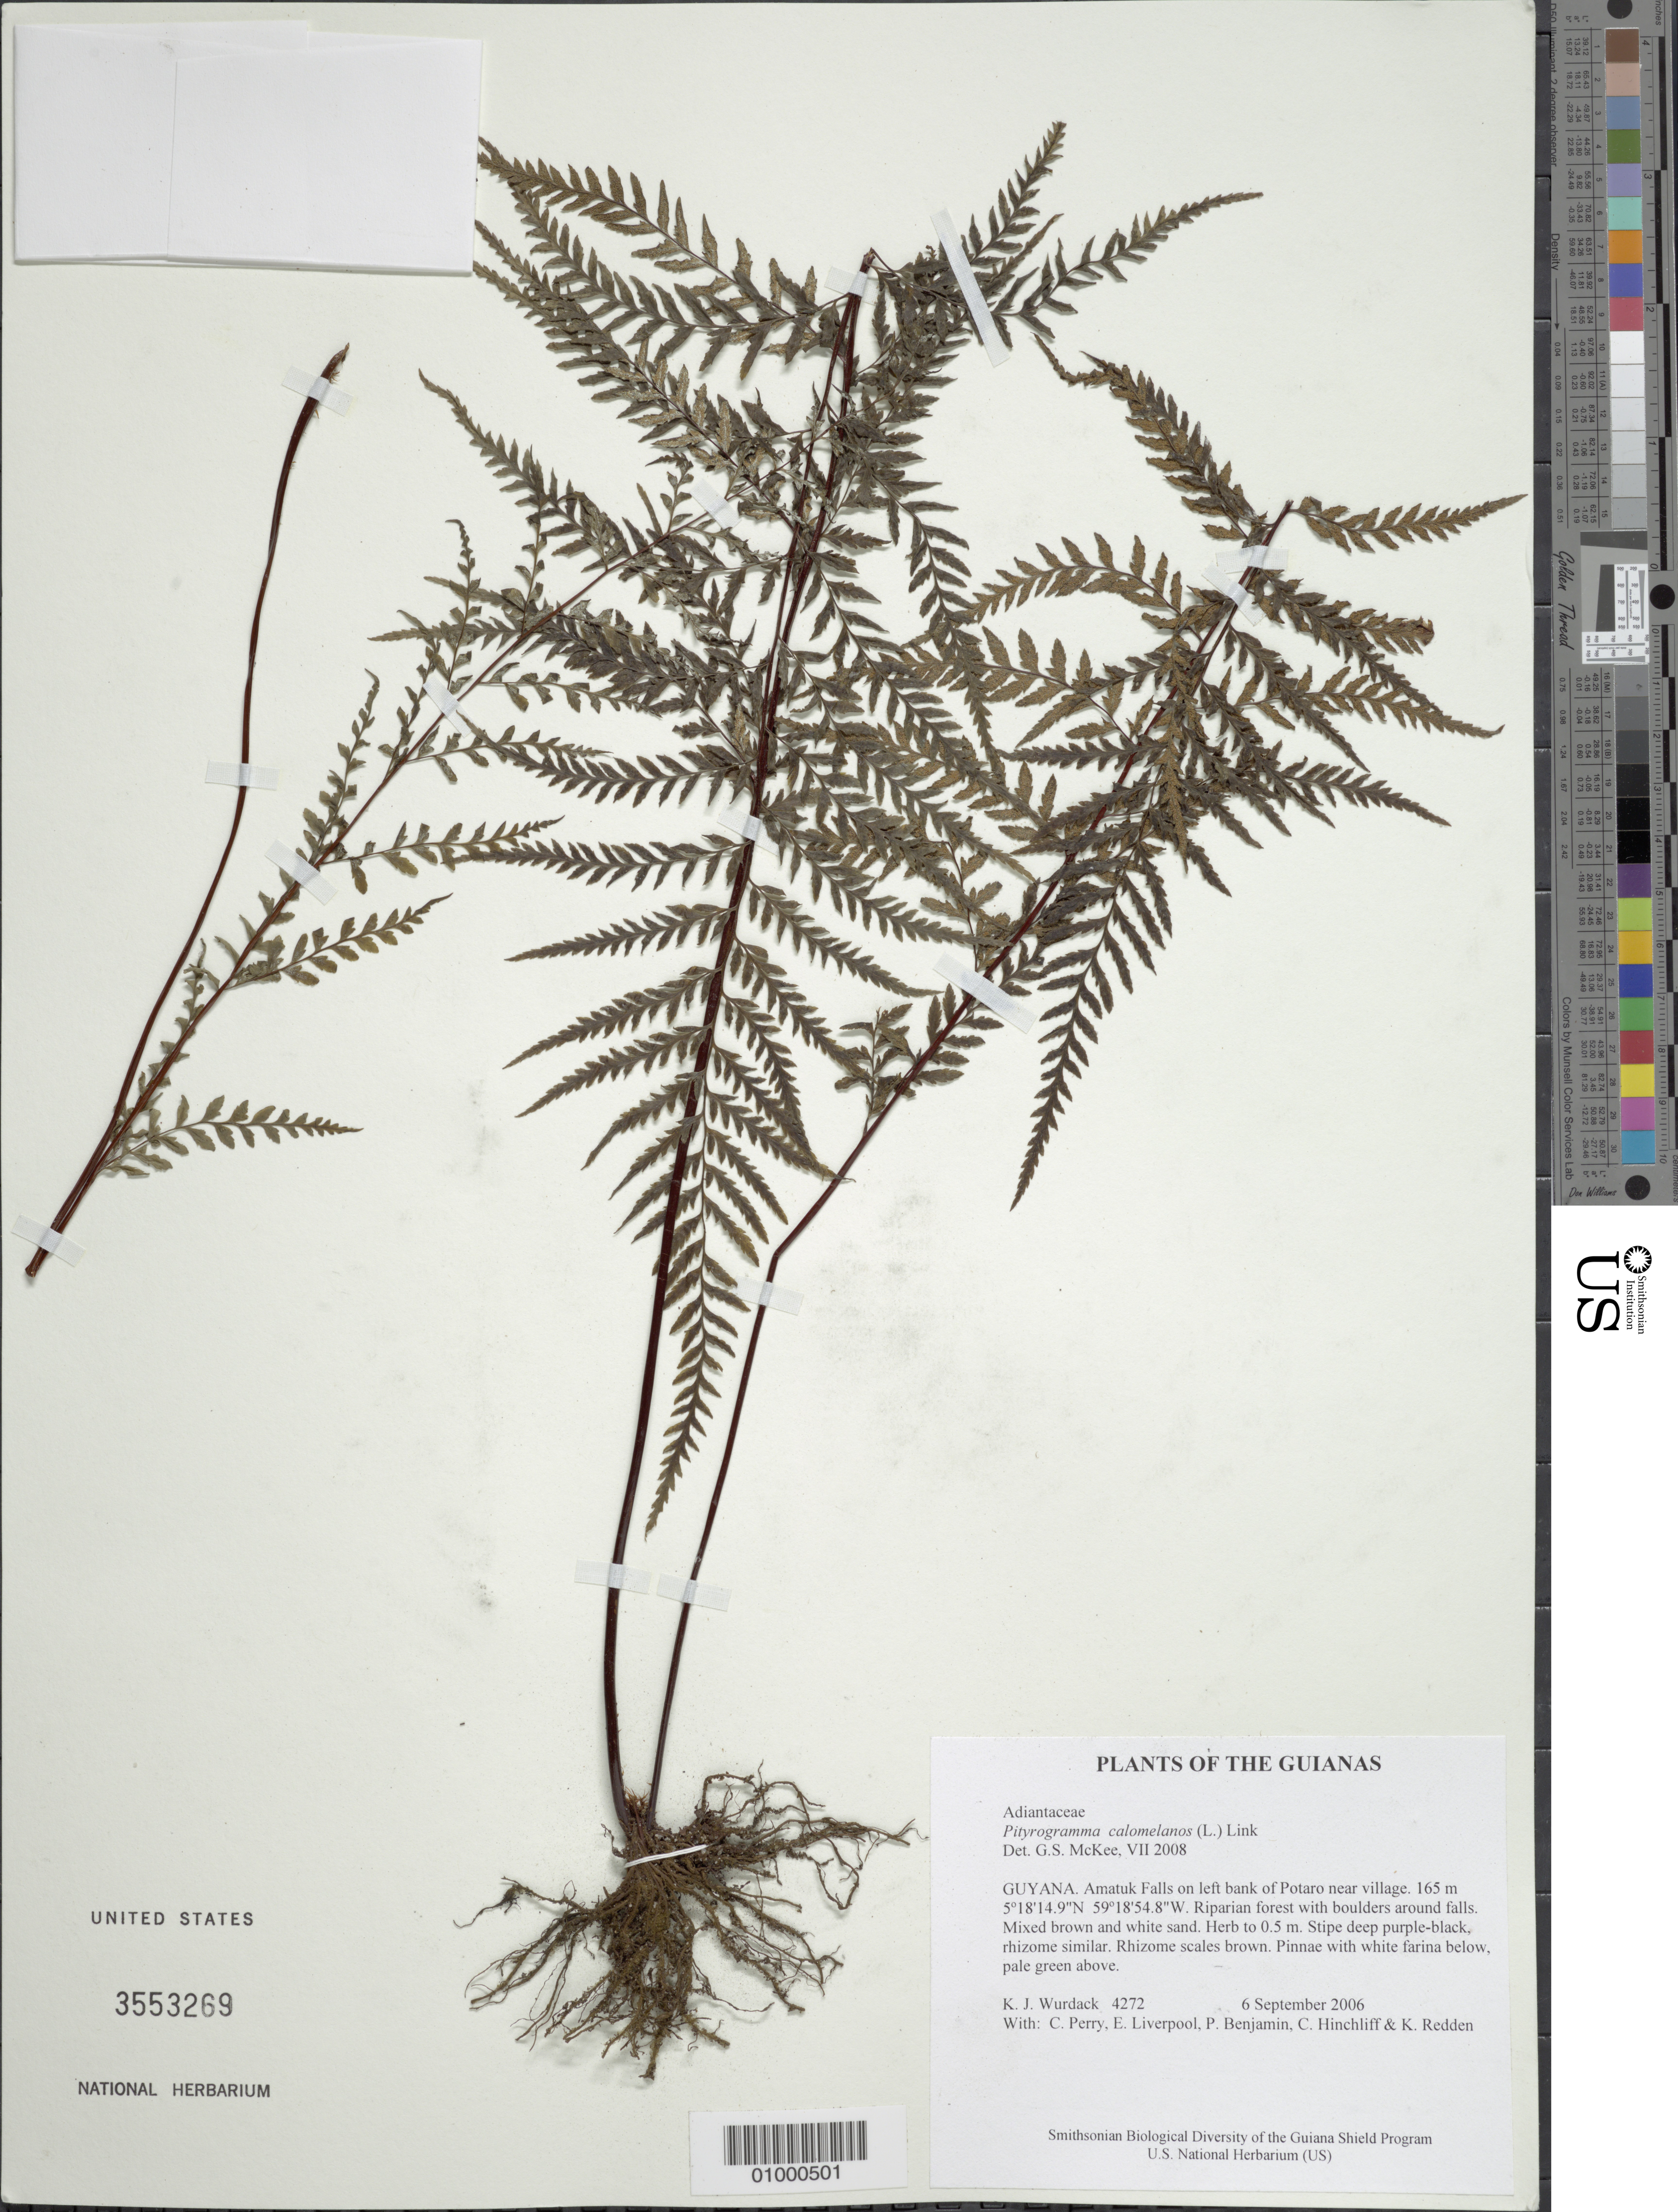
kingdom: Plantae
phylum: Tracheophyta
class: Polypodiopsida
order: Polypodiales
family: Pteridaceae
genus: Pityrogramma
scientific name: Pityrogramma calomelanos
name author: (L.) Link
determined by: McKee, G. S., (US), NMNH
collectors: K. Wurdack, C. Perry, E. Liverpool, P. Benjamin, C. E. Hinchliff & K. M. Redden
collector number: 4272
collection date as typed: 6 September 2006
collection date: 2006-09-06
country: Guyana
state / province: Potaro-Siparuni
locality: Amatuk Falls on left bank of Potaro near village.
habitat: Riparian forest with boulders around falls. Mixed brown and white sand.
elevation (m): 165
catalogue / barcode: US 3553269